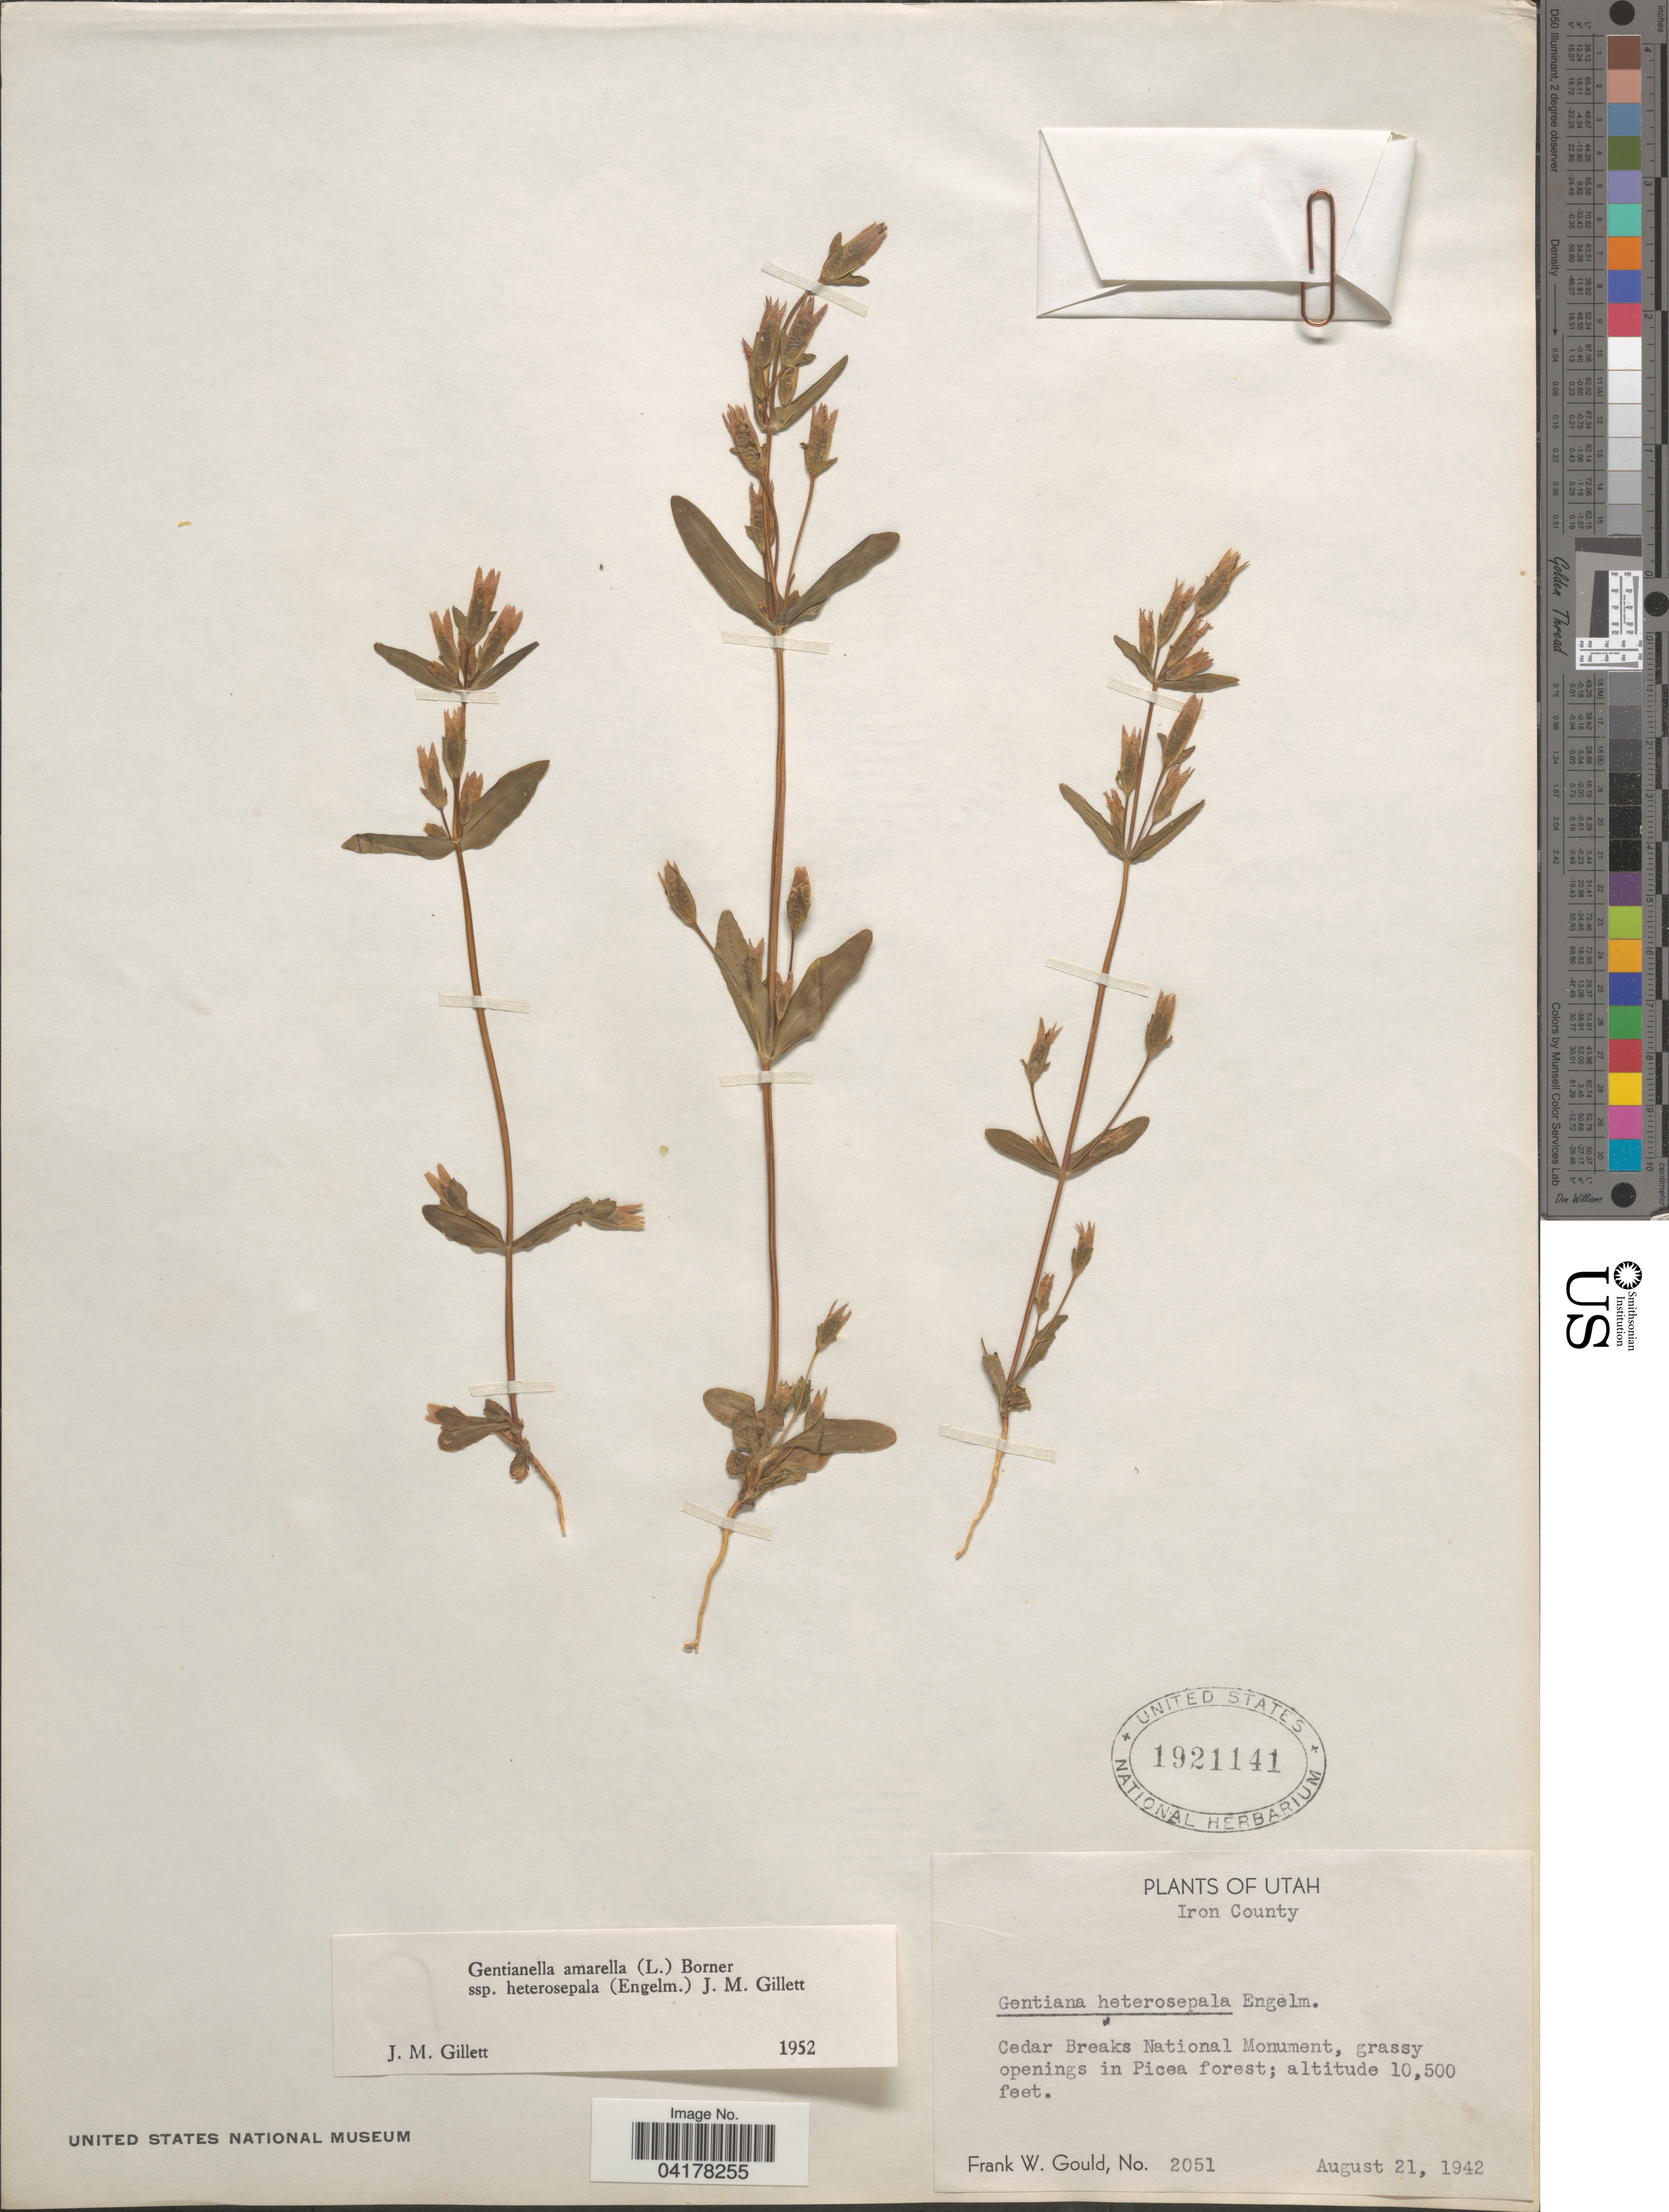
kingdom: Plantae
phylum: Tracheophyta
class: Magnoliopsida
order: Gentianales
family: Gentianaceae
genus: Gentianella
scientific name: Gentianella amarella subsp. heterosepala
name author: (Engelm.) J.M. Gillet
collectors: F. W. Gould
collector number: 2051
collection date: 1942-08-21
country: United States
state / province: Utah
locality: Iron County. Cedar Breaks National Monument.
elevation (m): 3200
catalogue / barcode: US 1921141